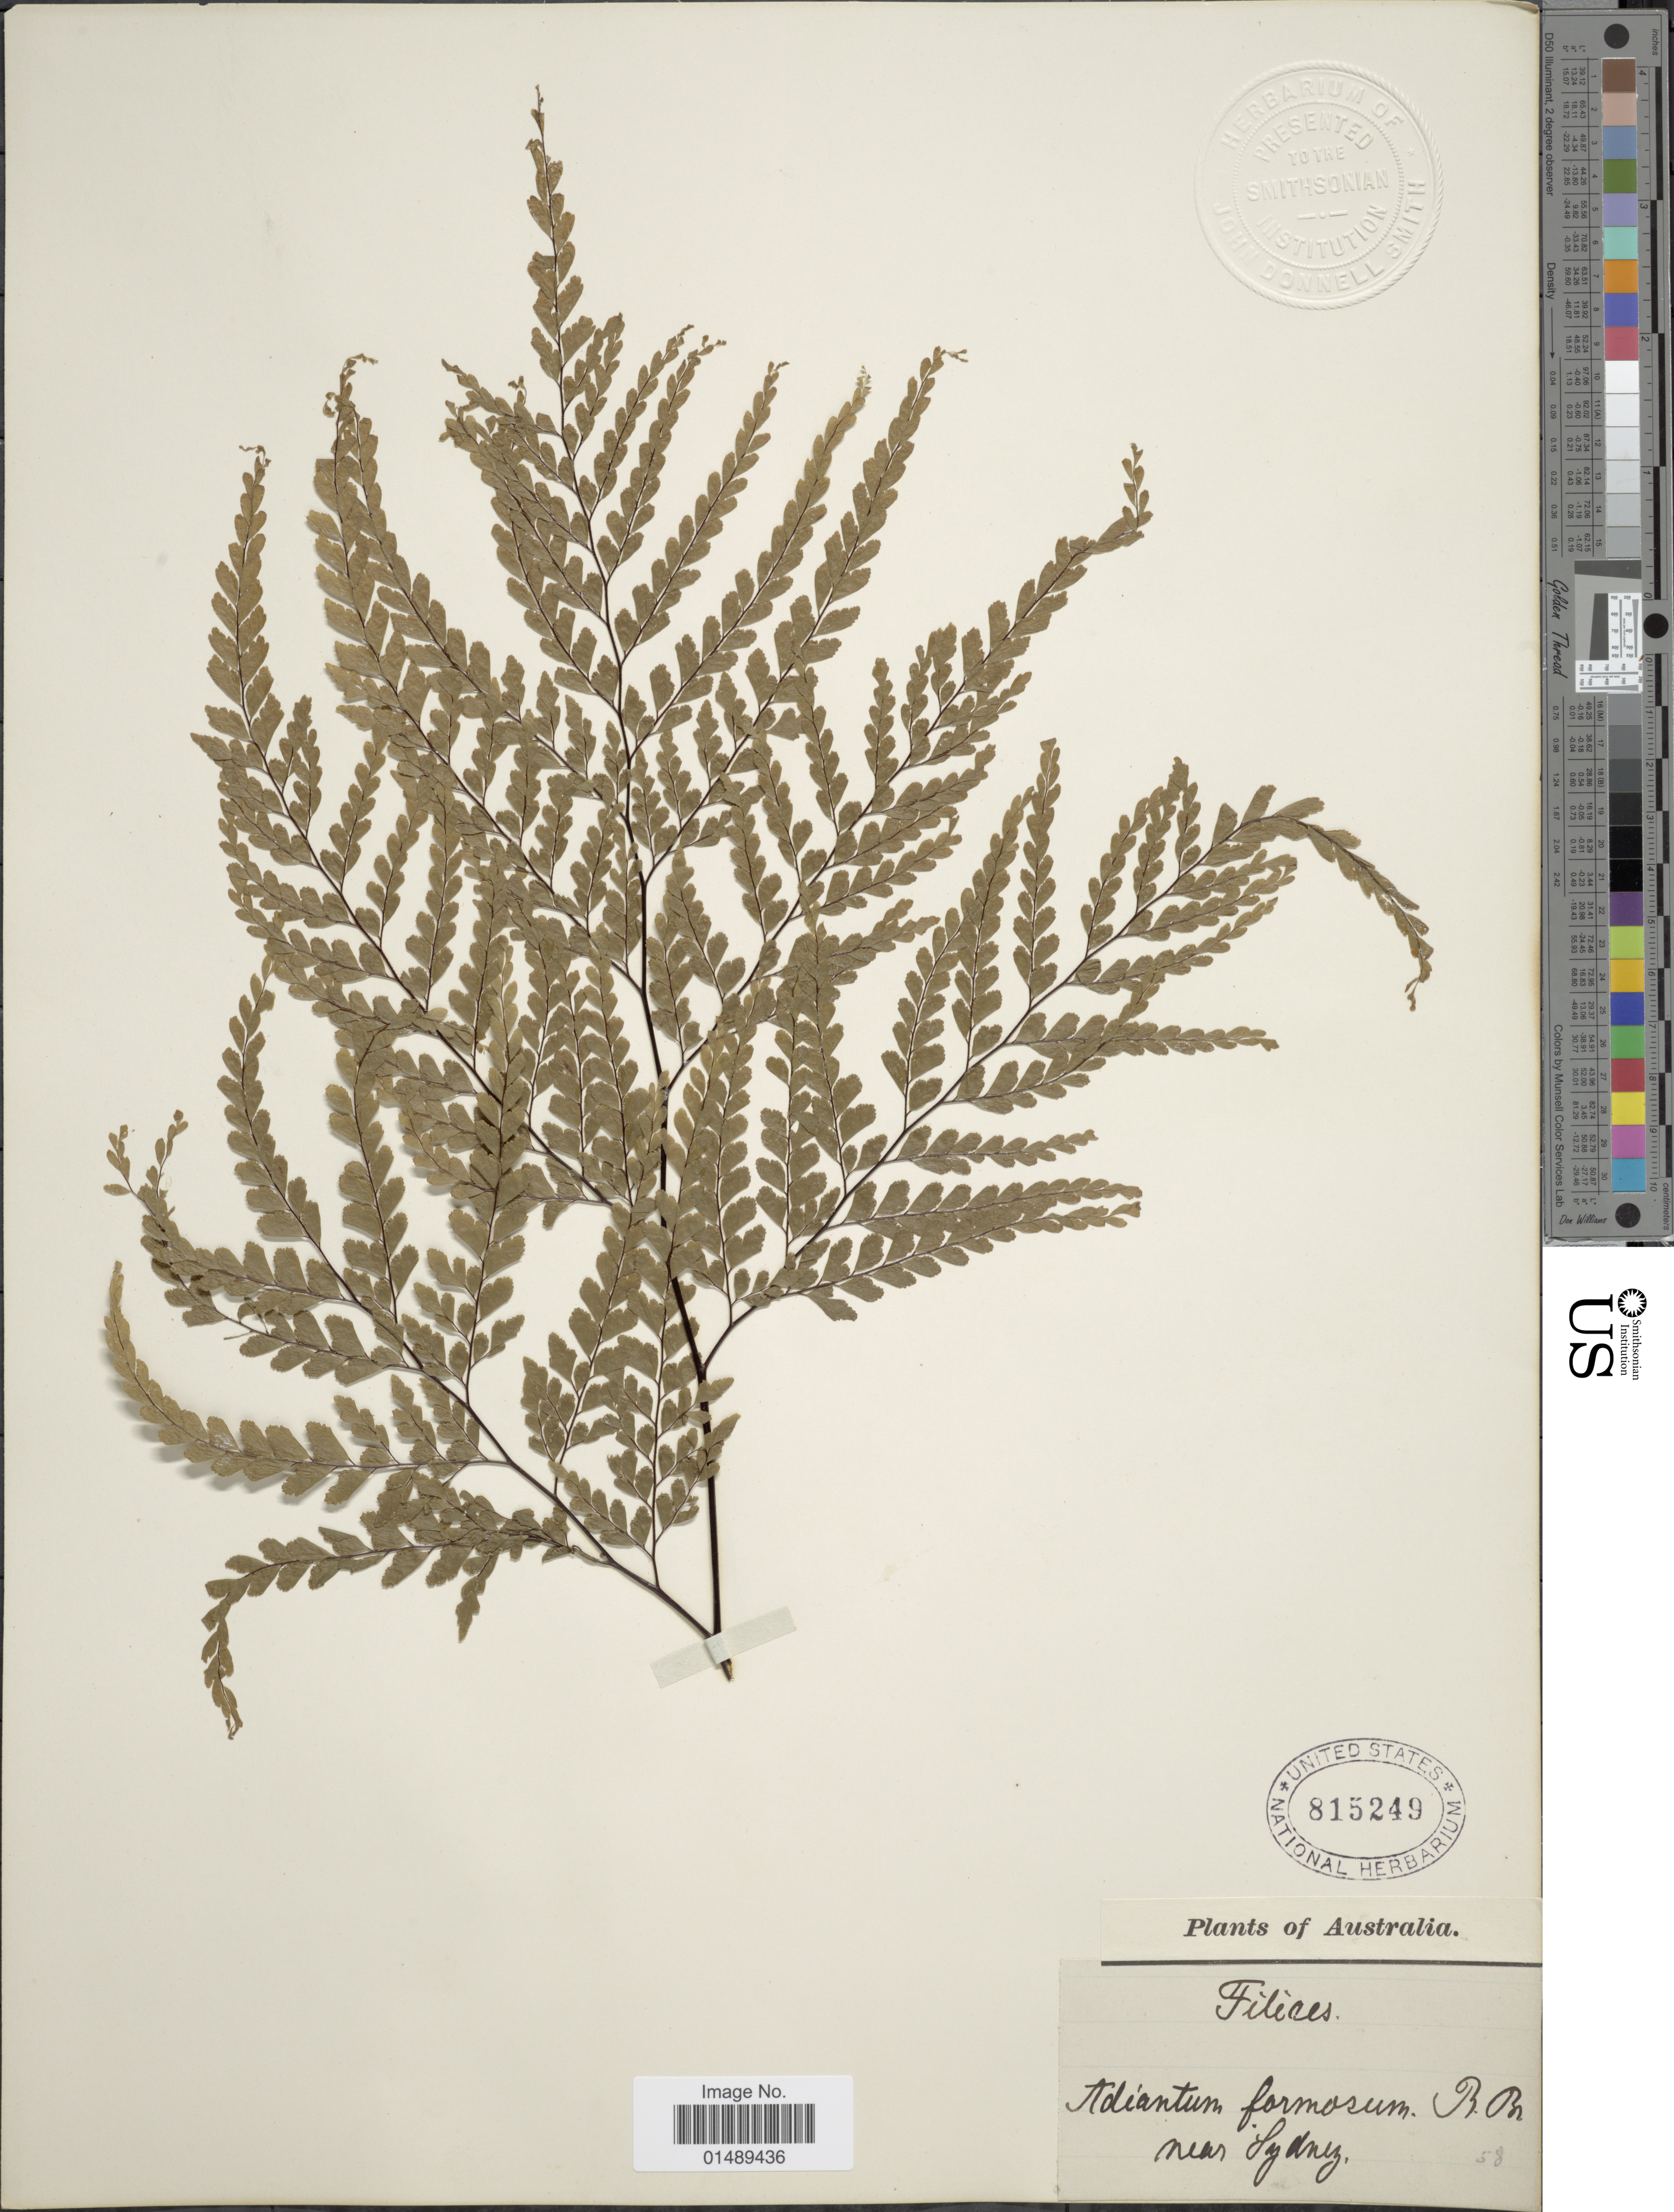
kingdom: Plantae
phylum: Tracheophyta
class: Polypodiopsida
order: Polypodiales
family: Pteridaceae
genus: Adiantum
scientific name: Adiantum formosum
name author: R. Br.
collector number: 58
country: Australia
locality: Near Sydney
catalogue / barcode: US 815249